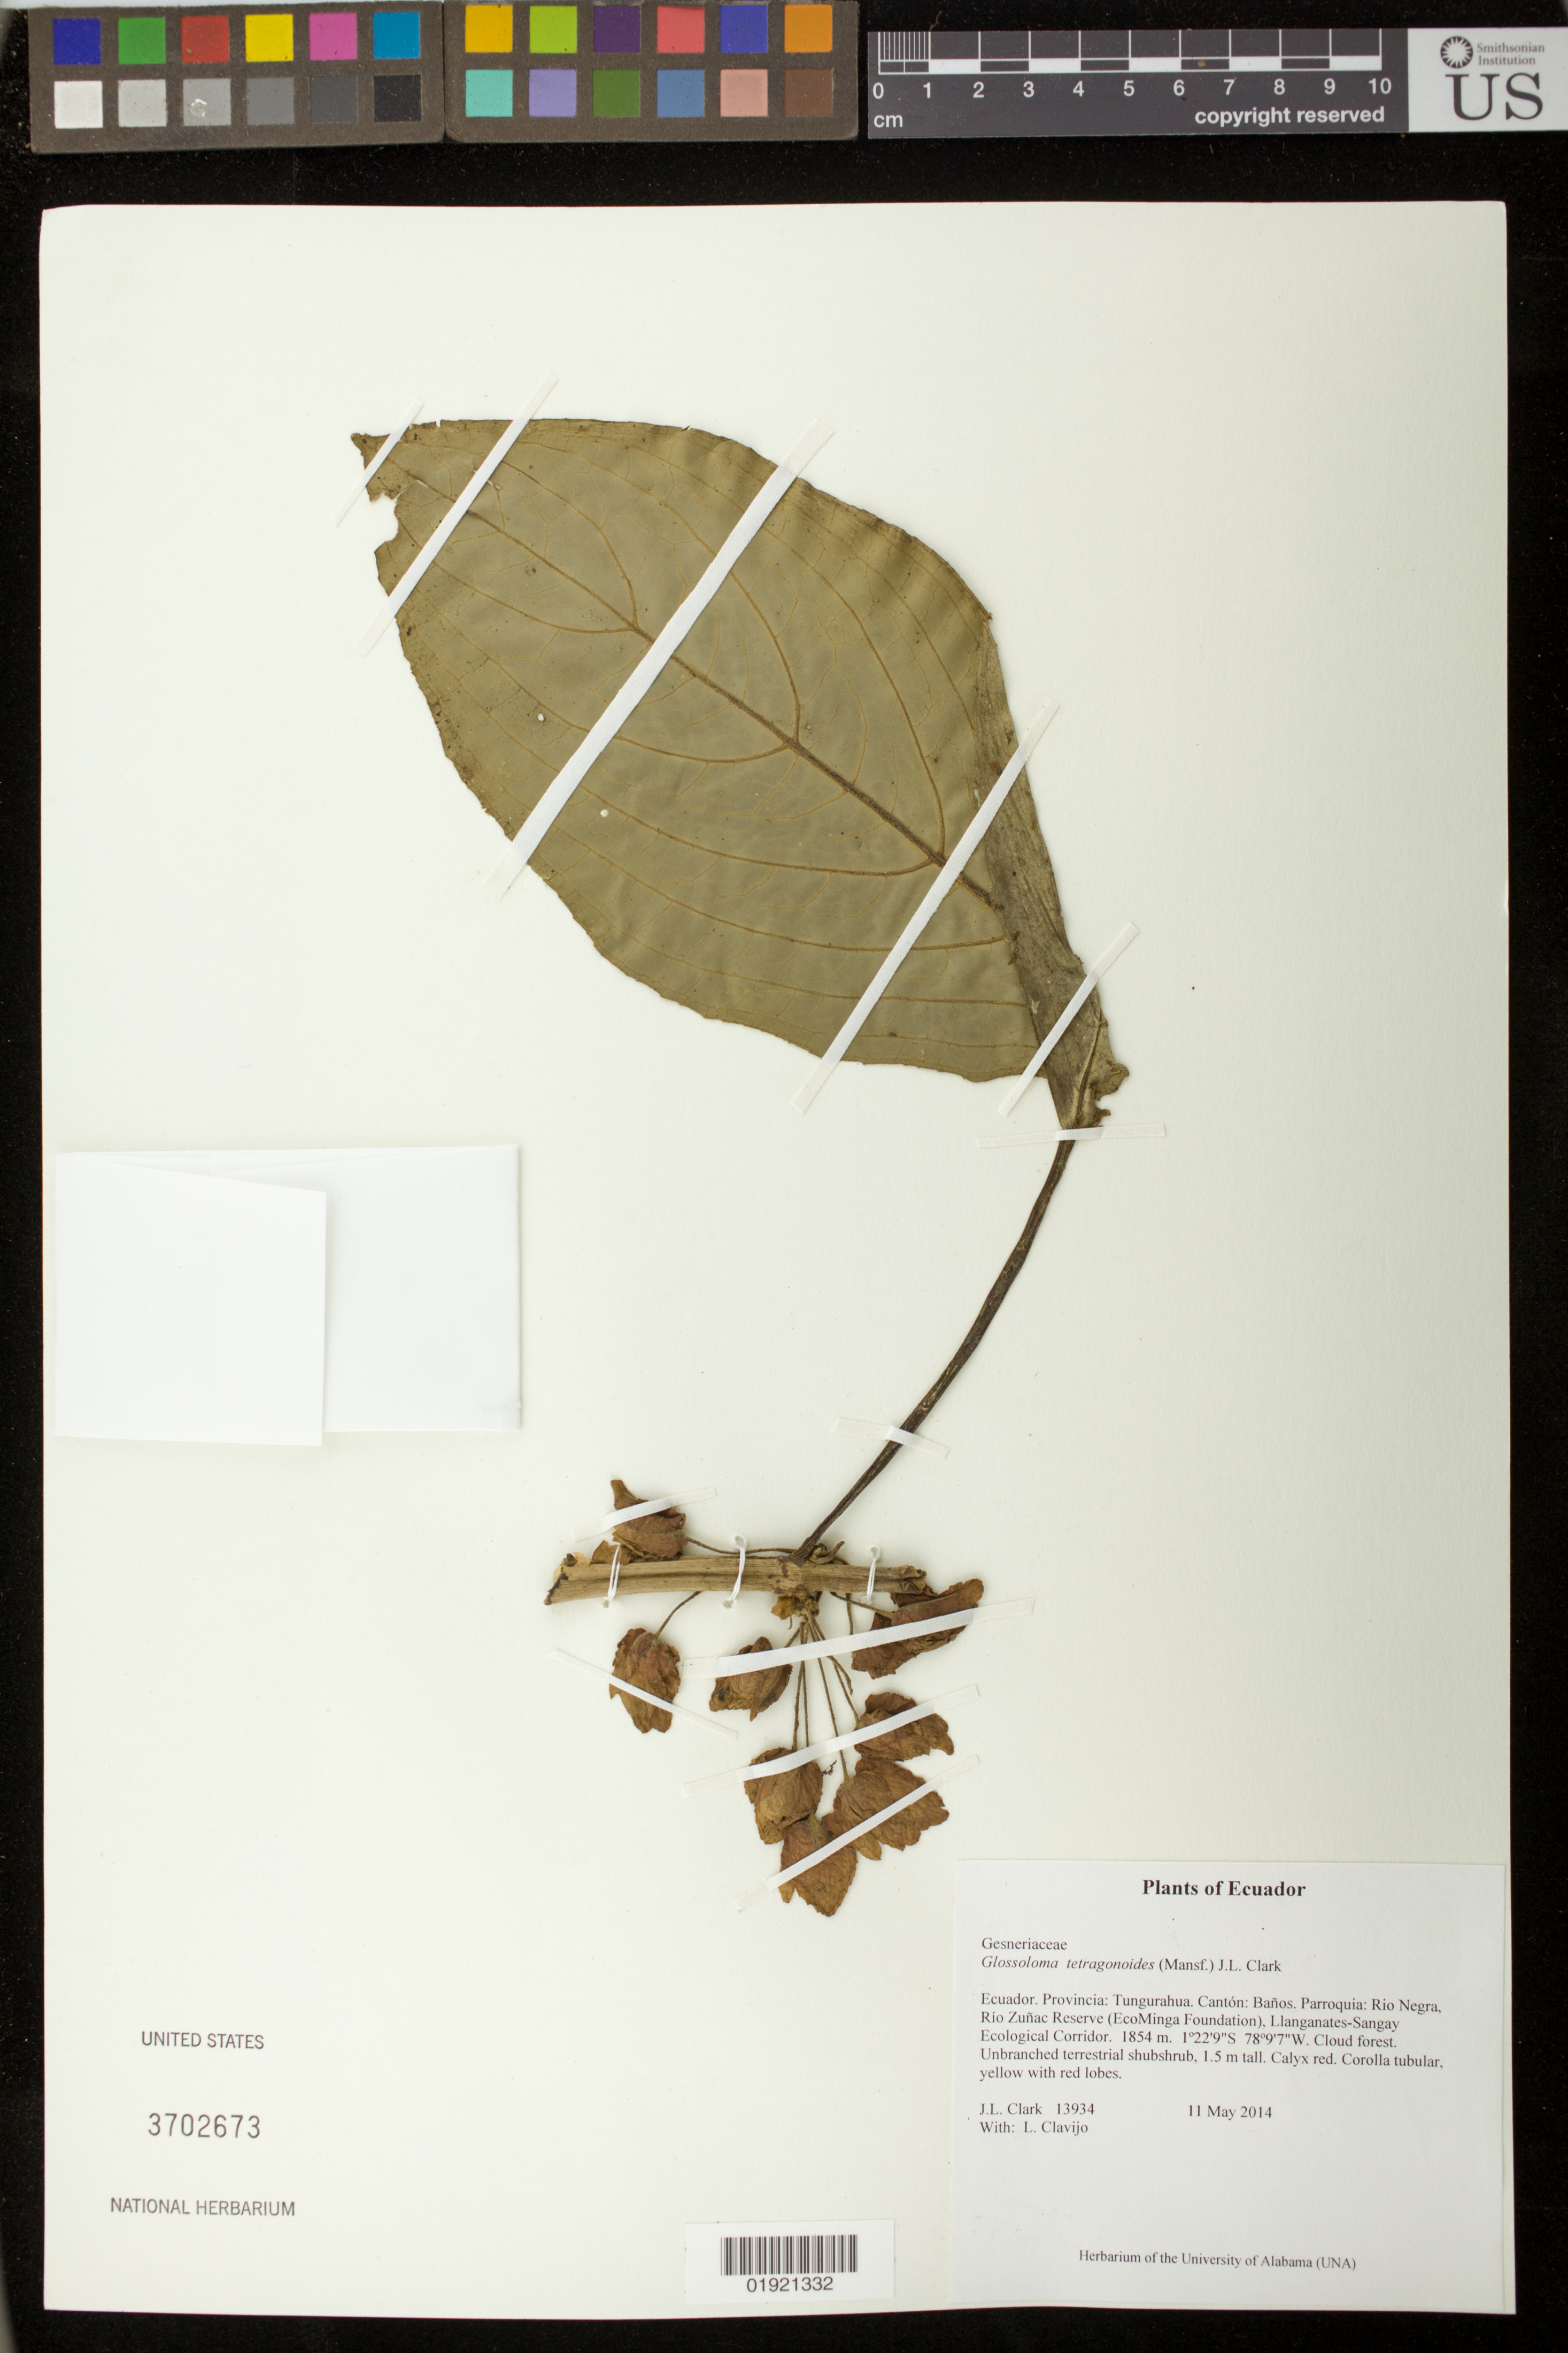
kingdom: Plantae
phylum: Tracheophyta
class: Magnoliopsida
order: Lamiales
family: Gesneriaceae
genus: Glossoloma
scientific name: Glossoloma tetragonoides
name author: (Mansf.) J.L. Clark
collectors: J. L. Clark & L. Clavijo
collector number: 13934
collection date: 2014-05-11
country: Ecuador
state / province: Tungurahua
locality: Canton: Banos. Parroquia: Rio Negra, Rio Zunac Reserve (EcoMinga Foundation), Llanganates-Sangay Ecological Corridor.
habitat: Cloud forest.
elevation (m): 1854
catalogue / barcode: US 3702673